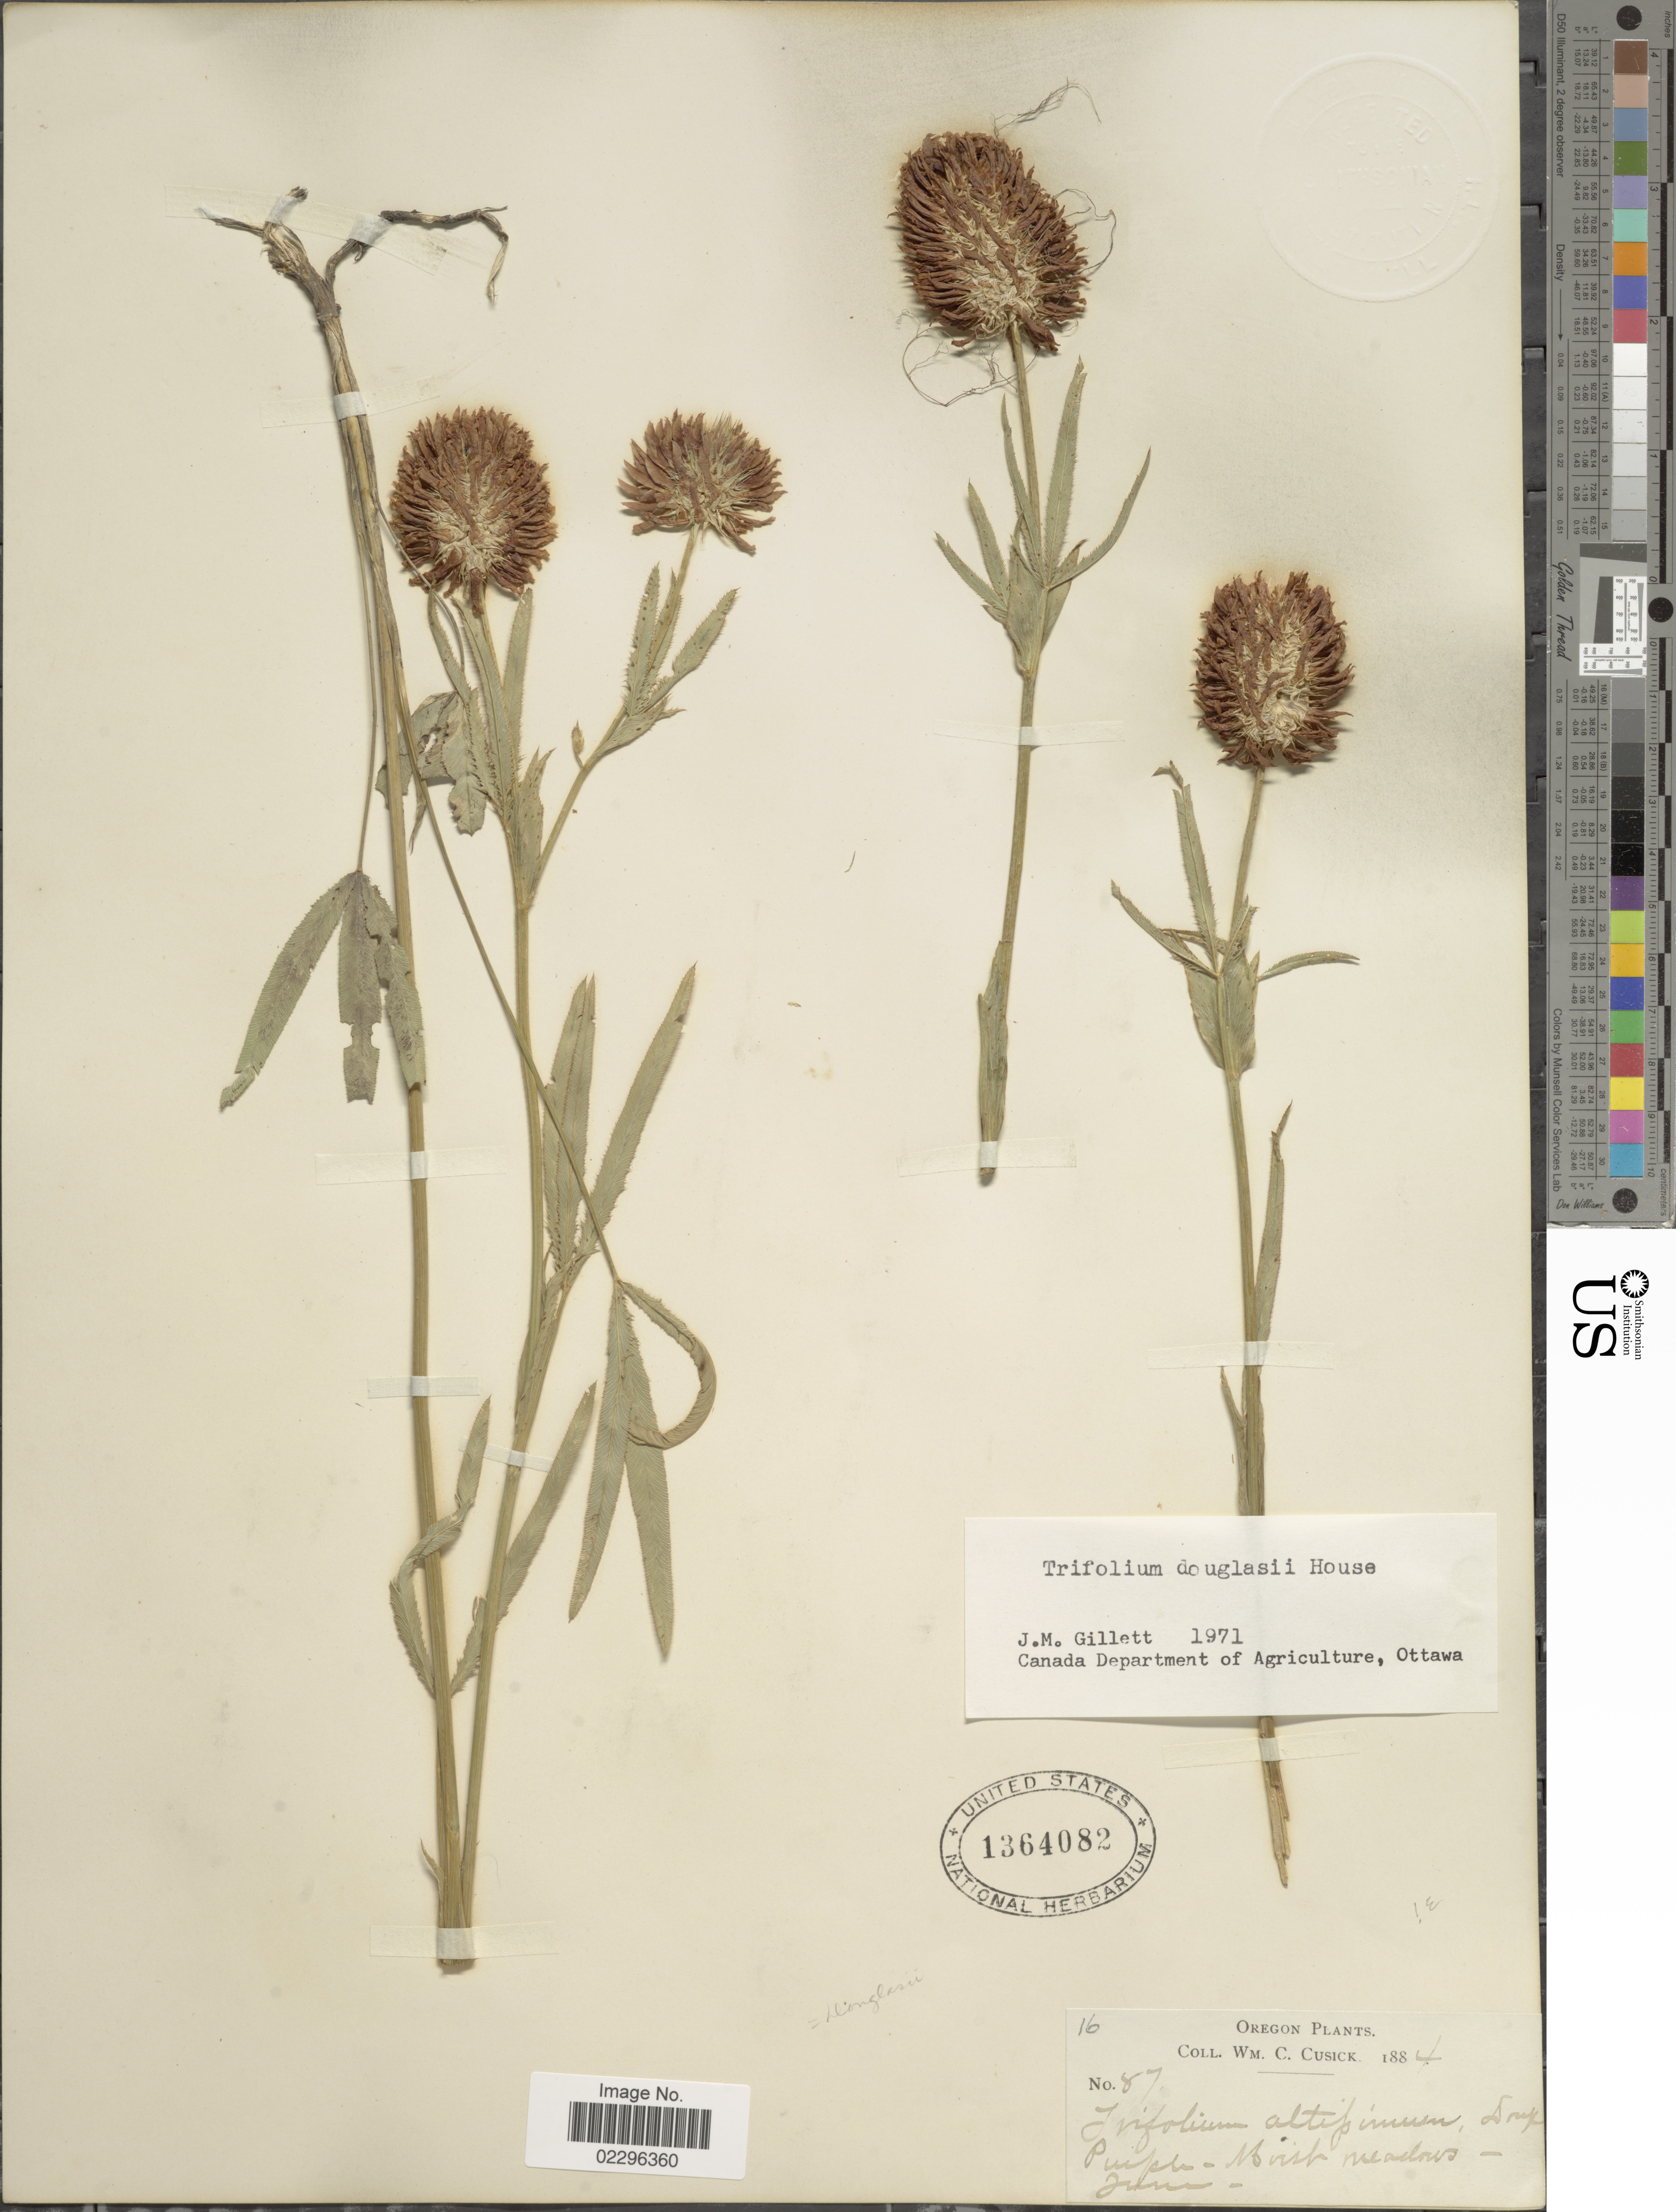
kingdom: Plantae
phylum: Tracheophyta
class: Magnoliopsida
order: Fabales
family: Fabaceae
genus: Trifolium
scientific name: Trifolium douglasii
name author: House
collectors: W. C. Cusick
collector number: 87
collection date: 1884-06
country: United States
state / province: Oregon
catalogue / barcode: US 1364082